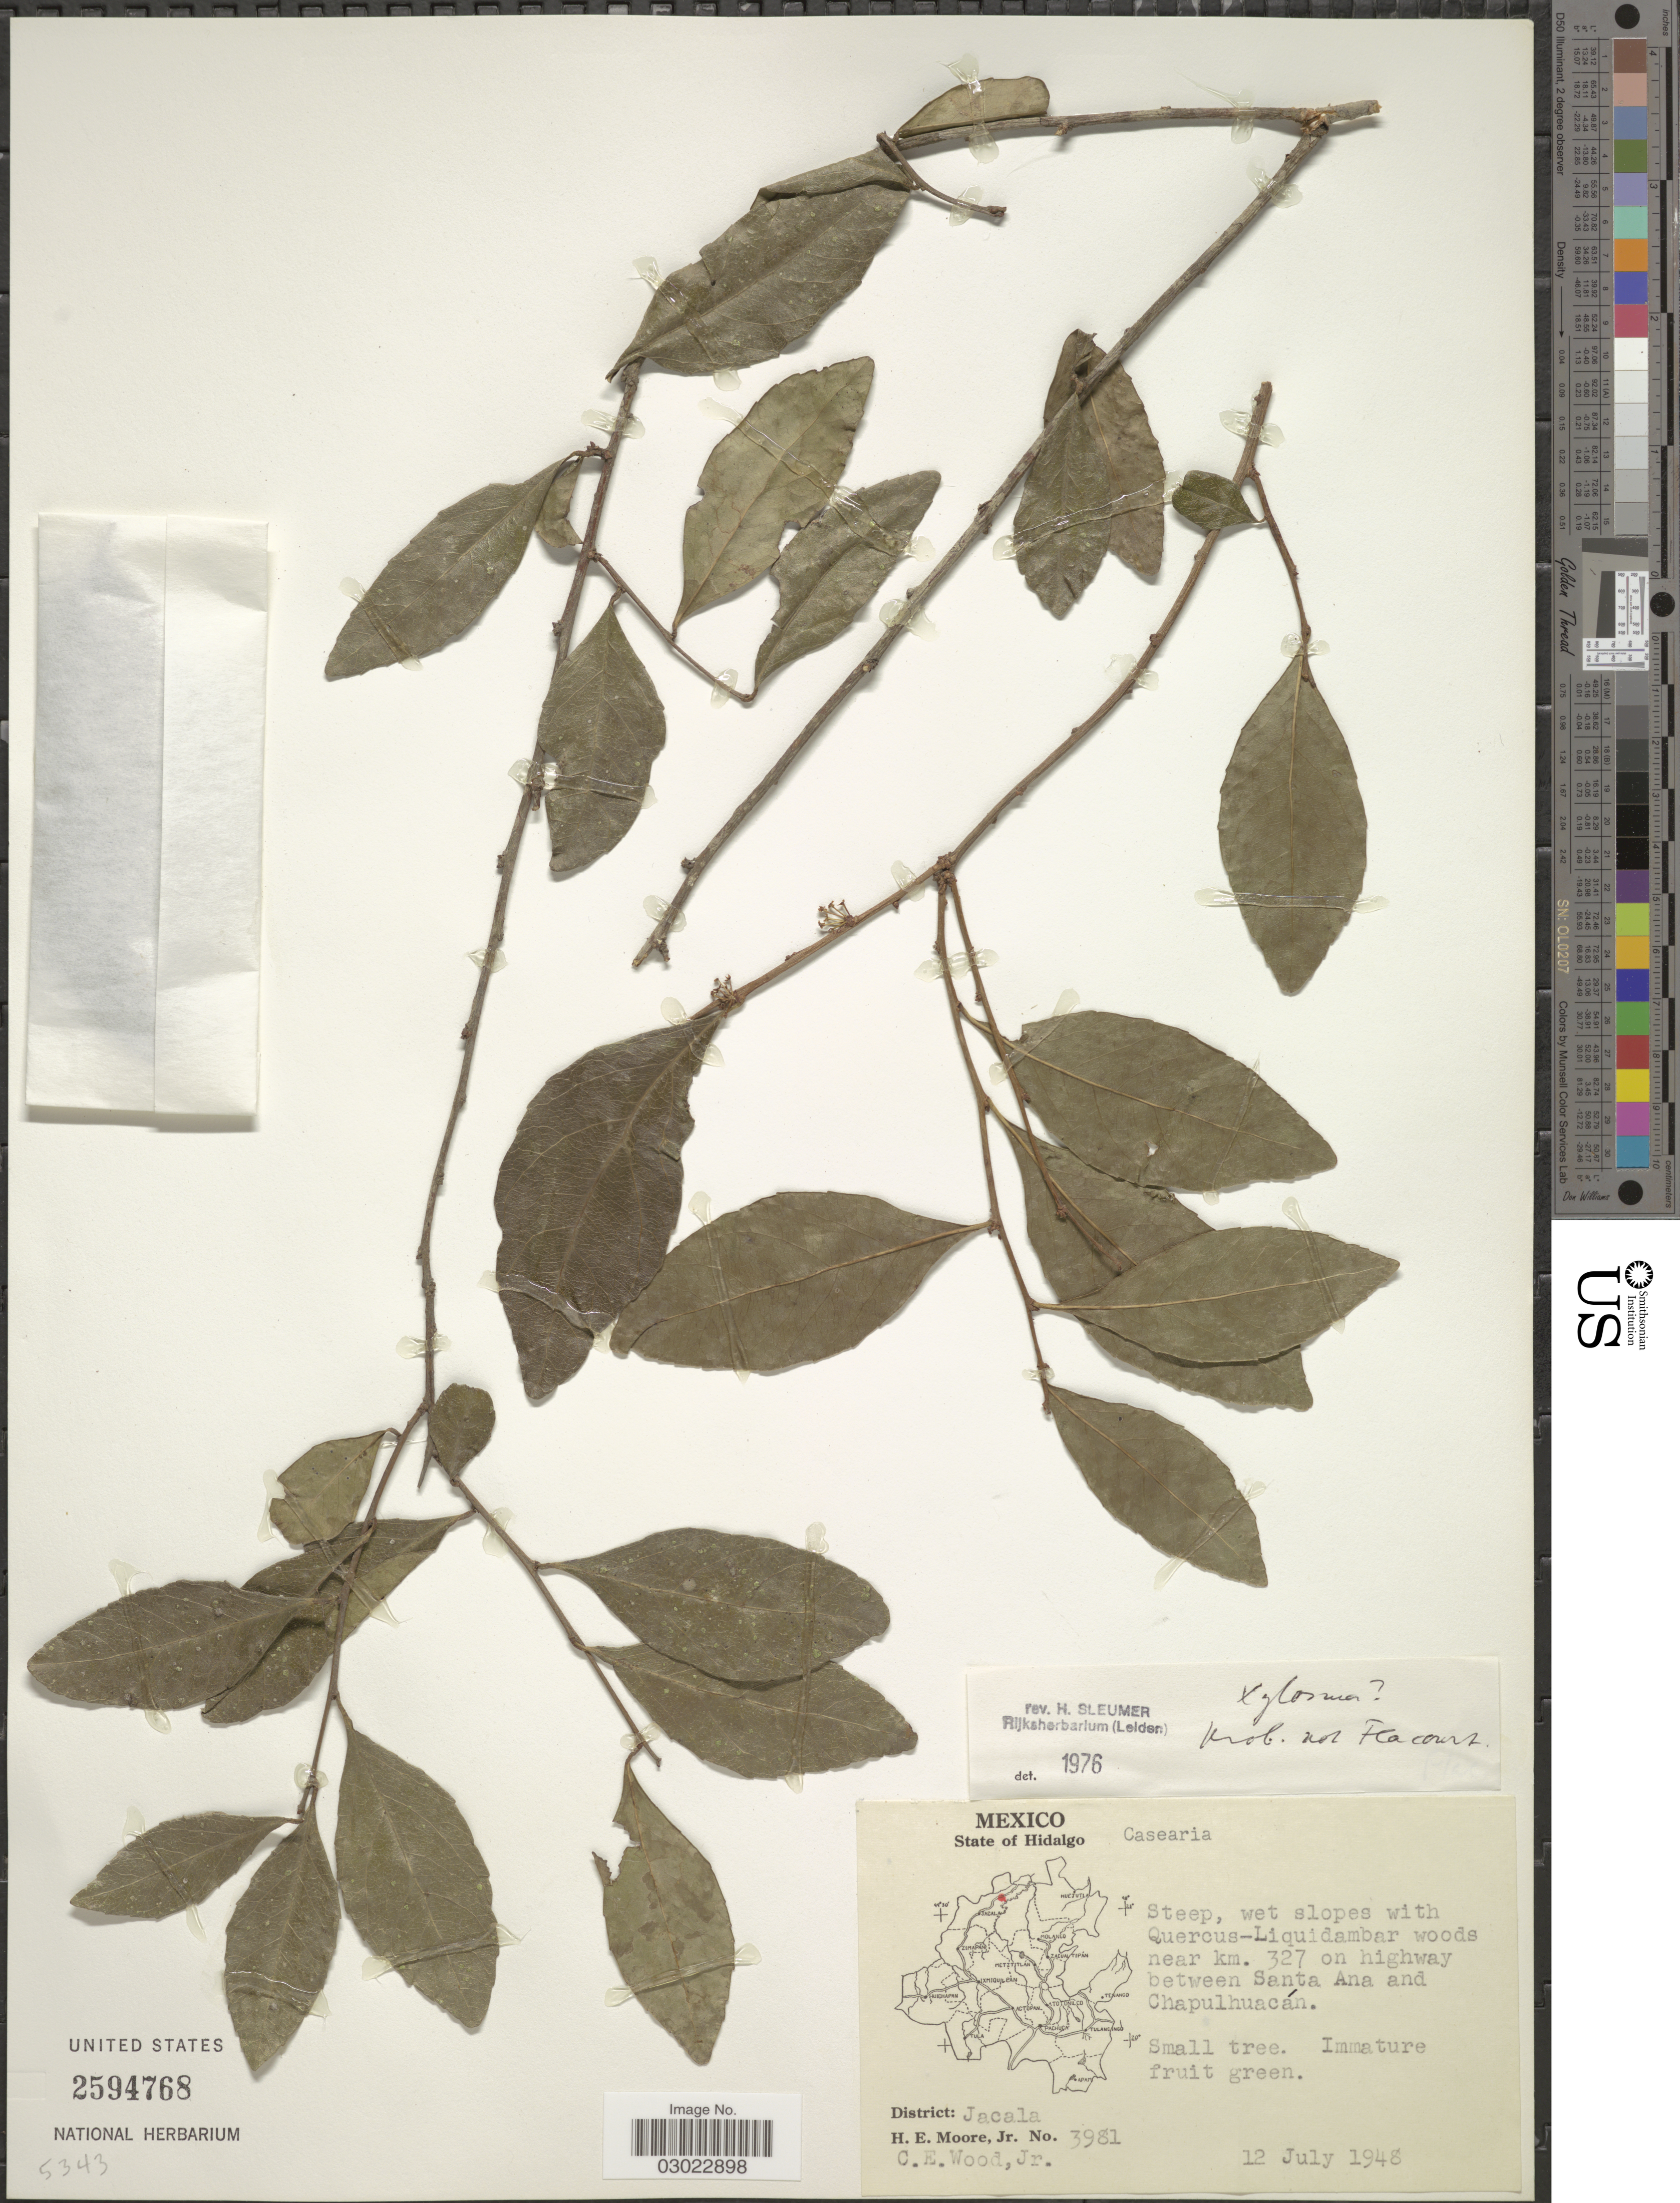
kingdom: Plantae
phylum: Tracheophyta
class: Magnoliopsida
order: Malpighiales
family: Salicaceae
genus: Xylosma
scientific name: Xylosma sp.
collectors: H. Moore & C. Wood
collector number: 3981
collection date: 1948-07-12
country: Mexico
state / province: Hidalgo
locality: District: Jacala. Near km. 327 on highway between Santa Ana Chapulhuacán.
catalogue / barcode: US 2594768